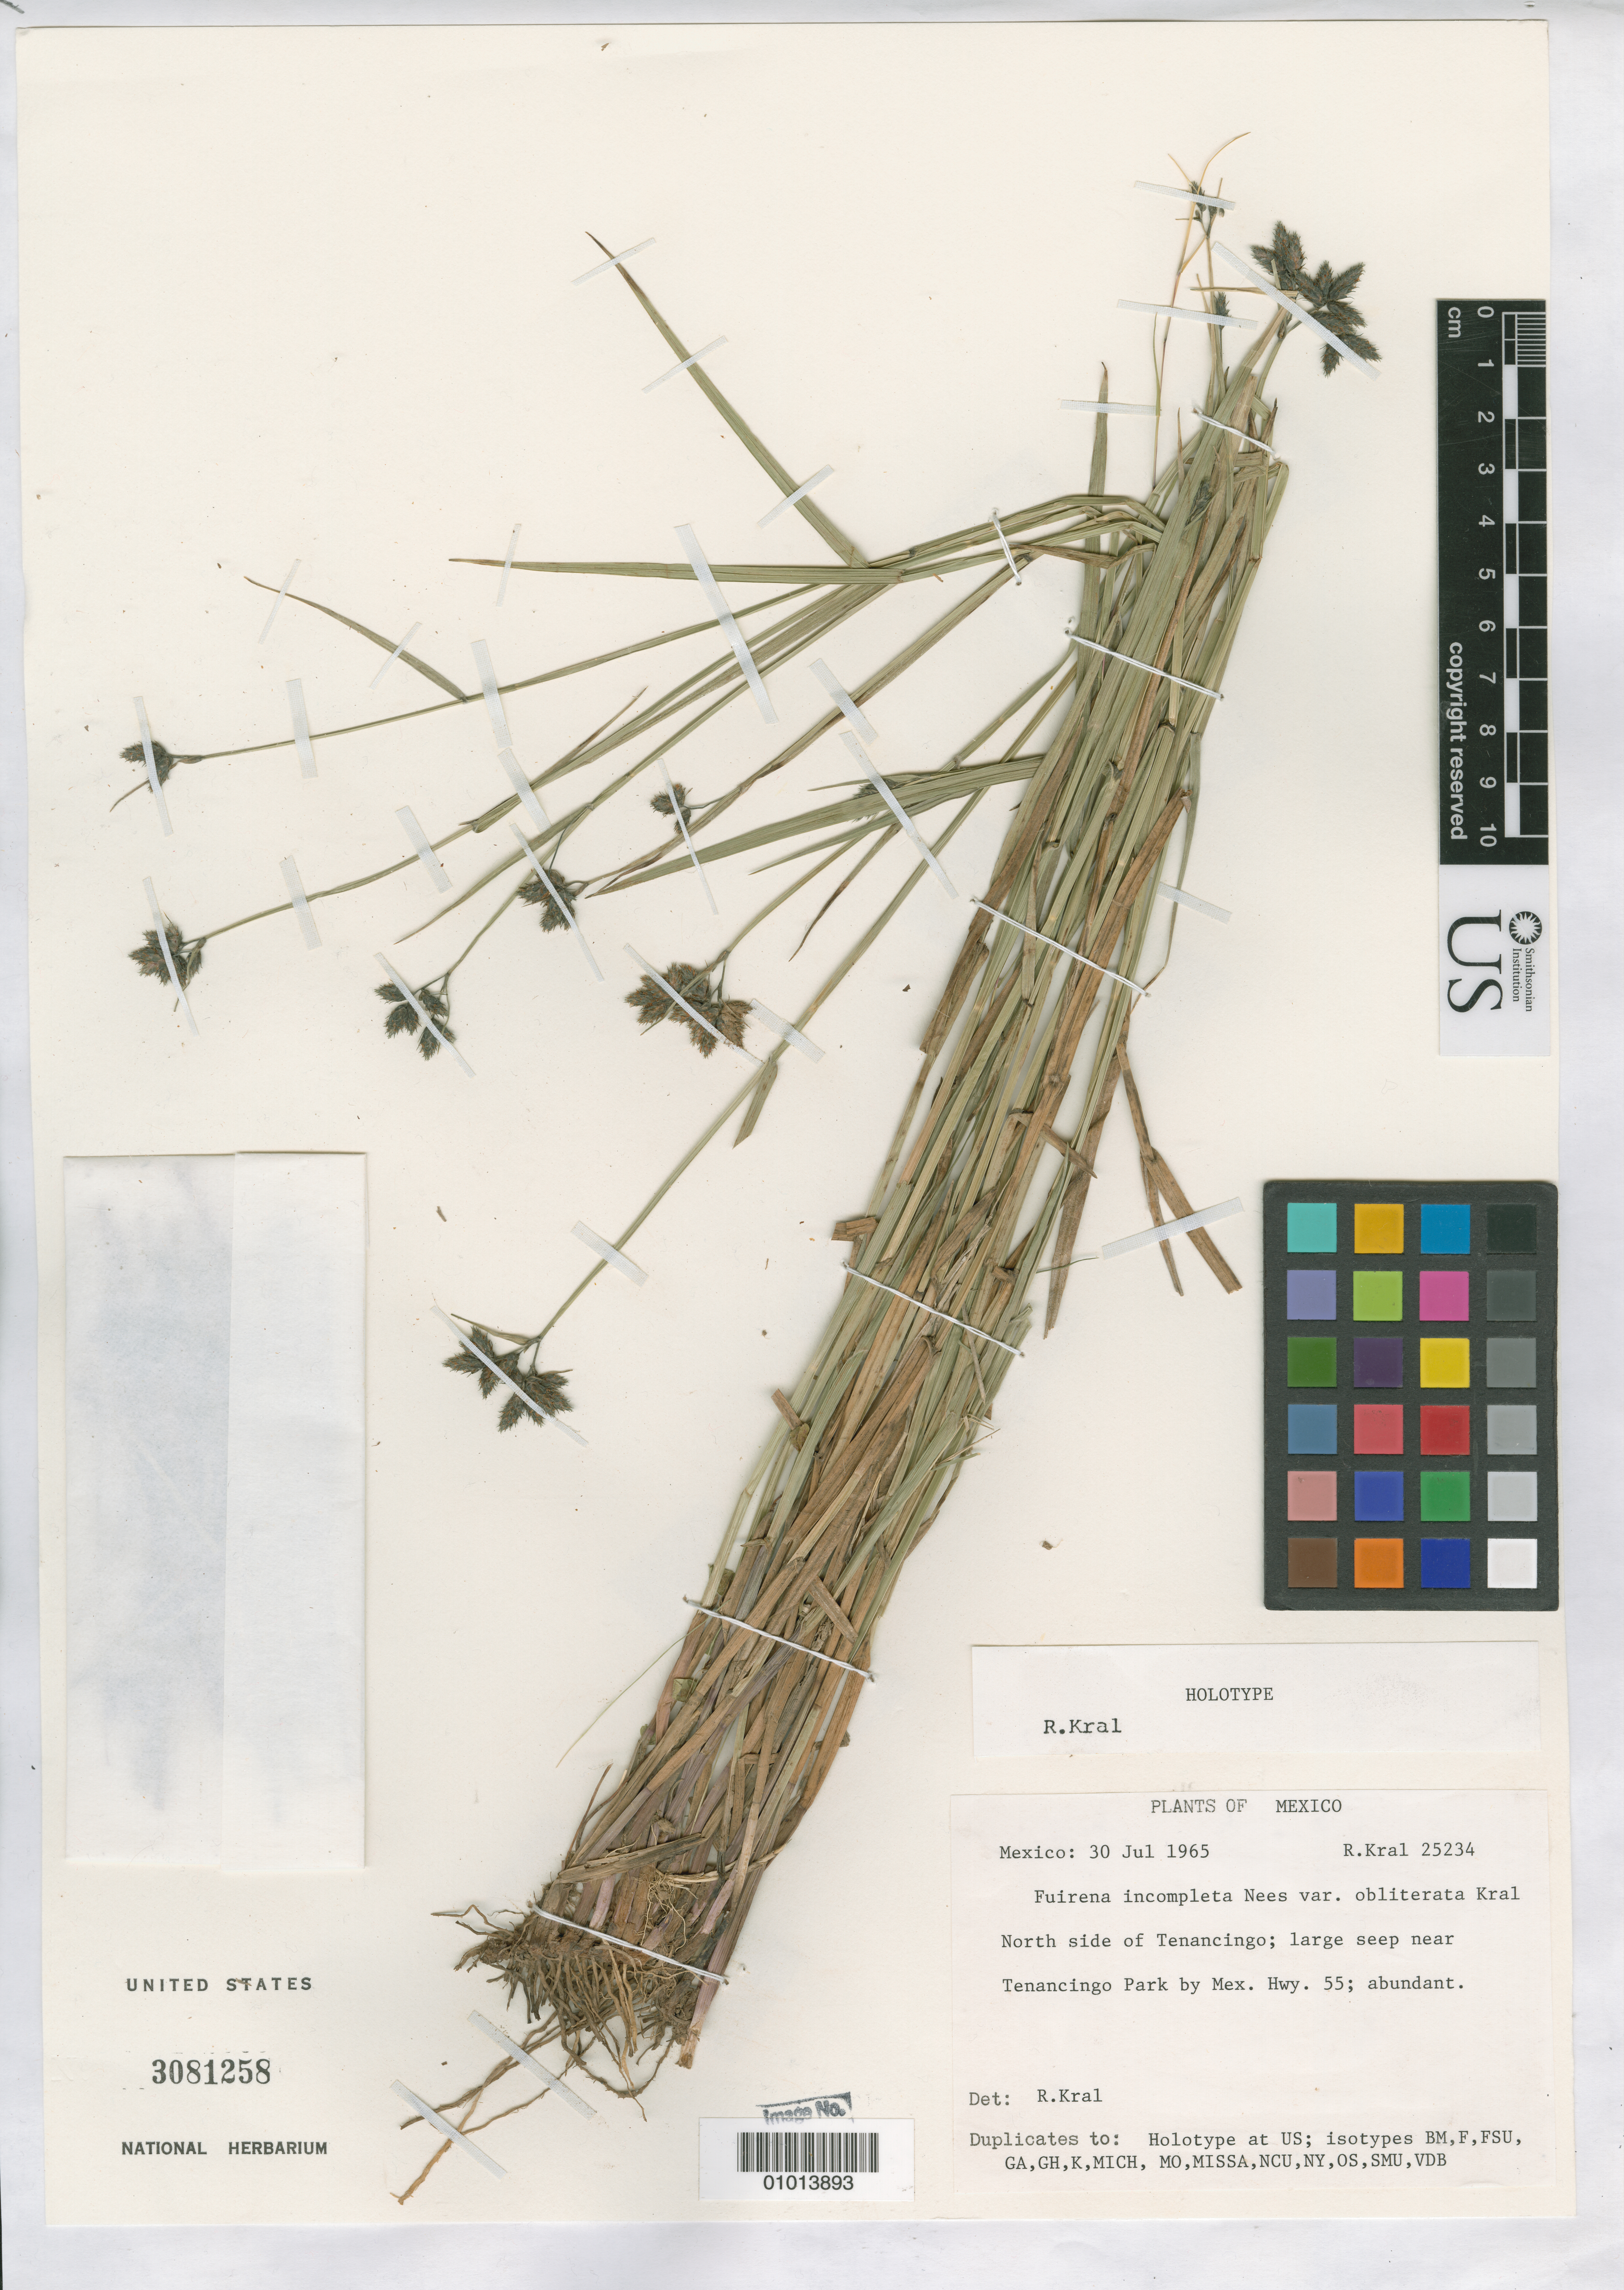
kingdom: Plantae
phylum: Tracheophyta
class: Liliopsida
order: Poales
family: Cyperaceae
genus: Fuirena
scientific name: Fuirena incompleta var. obliterata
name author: Kral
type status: Holotype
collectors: R. Kral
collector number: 25234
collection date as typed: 30 Jul 1965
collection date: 1965-07-30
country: Mexico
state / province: México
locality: North end of Tenancingo; large seep near Tenancingo Park by Mex. hwy. 55.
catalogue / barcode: US 3081258